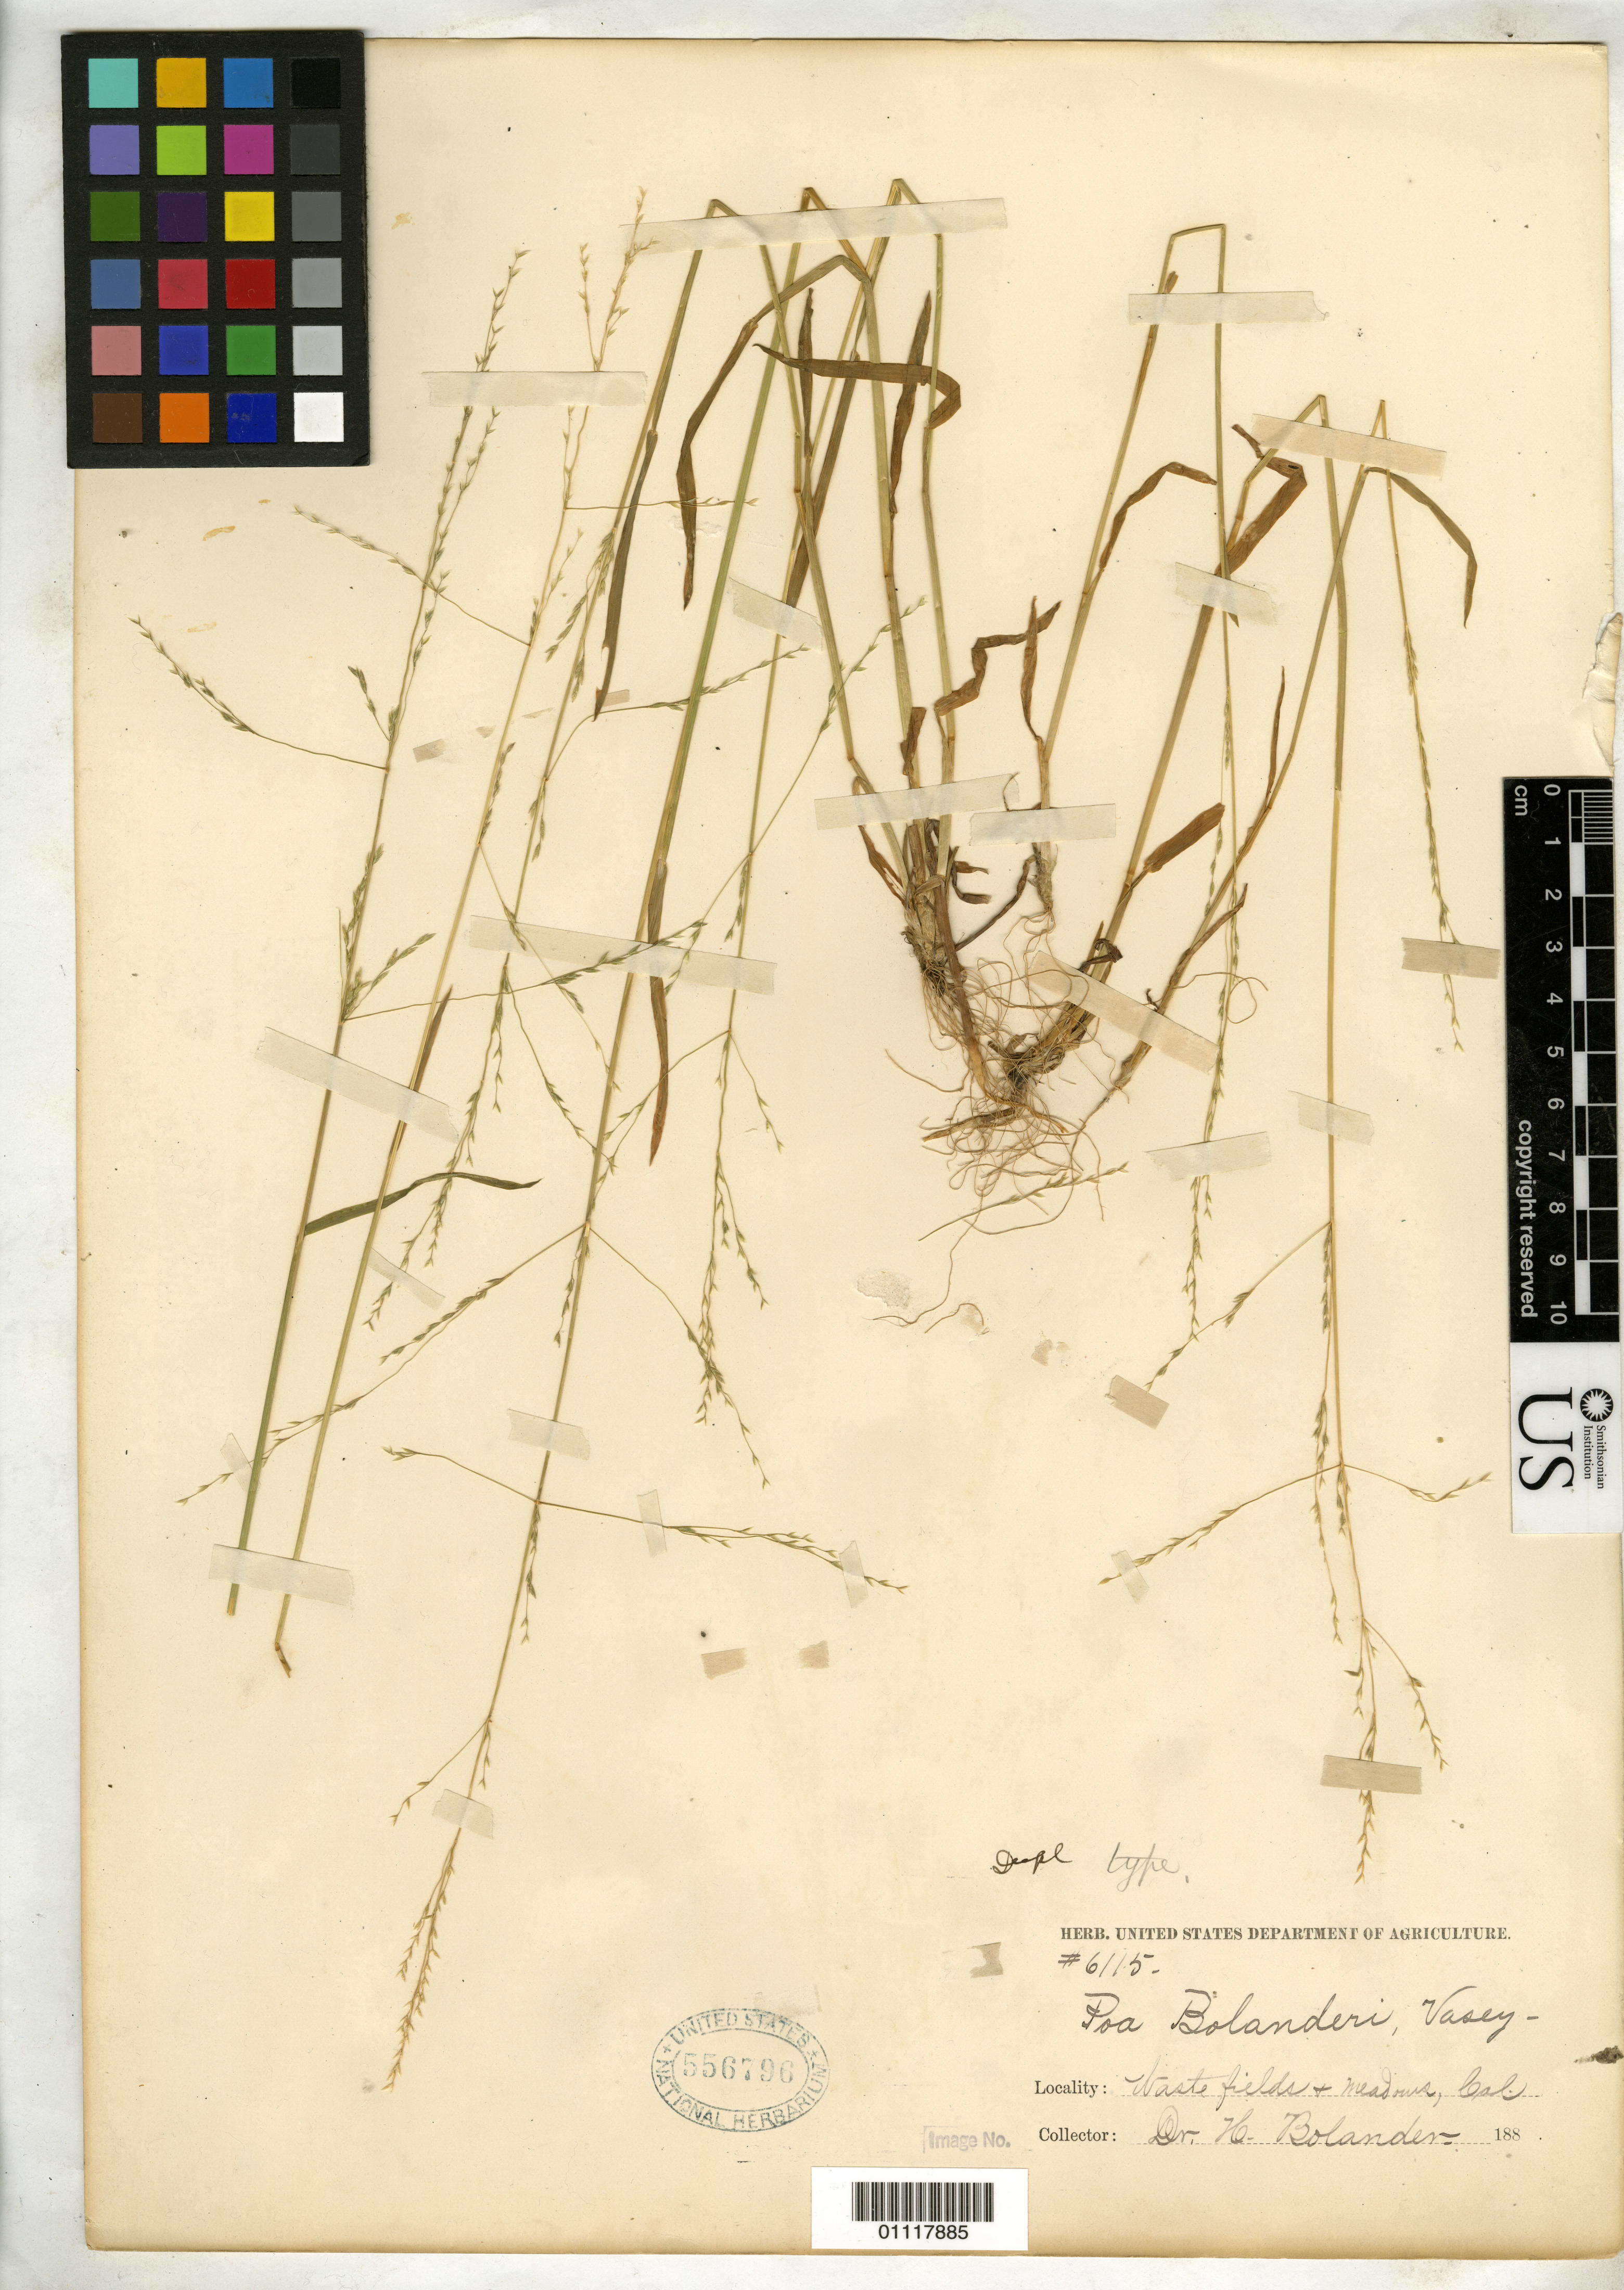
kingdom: Plantae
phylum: Tracheophyta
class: Liliopsida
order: Poales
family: Poaceae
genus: Poa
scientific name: Poa bolanderi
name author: Vasey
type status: Isotype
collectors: H. Bolander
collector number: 6115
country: United States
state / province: California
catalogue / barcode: US 556796